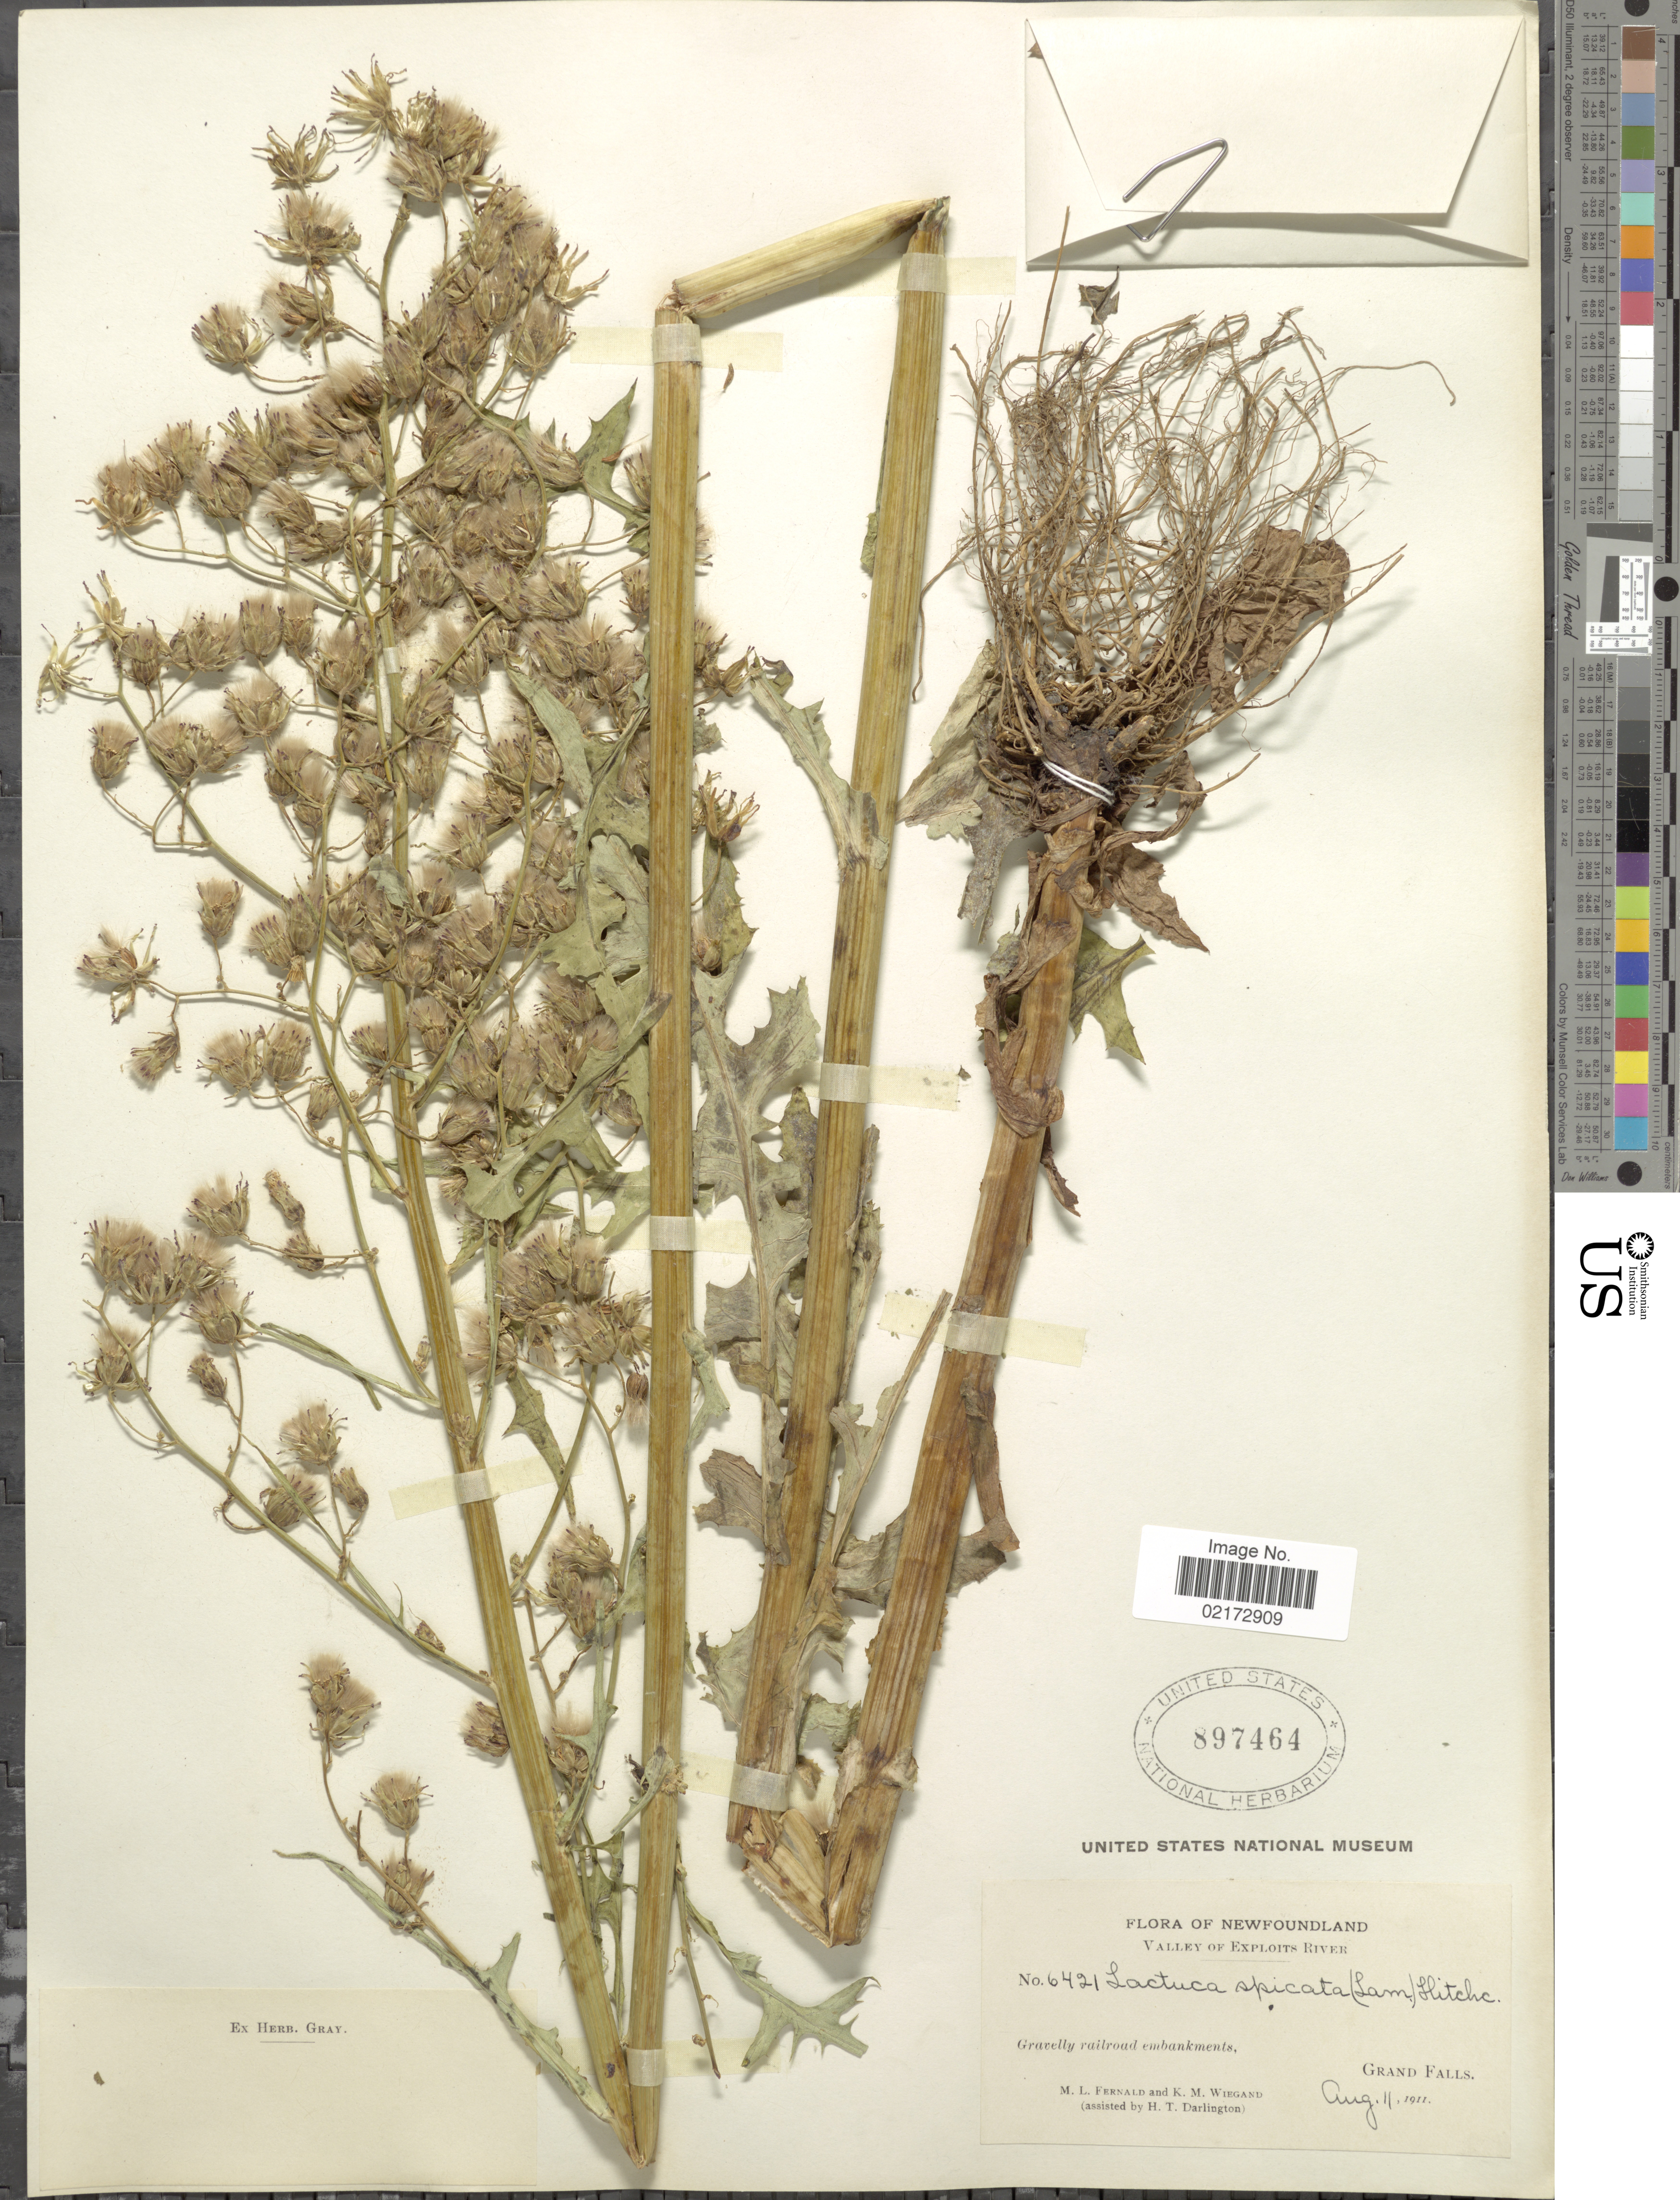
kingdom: Plantae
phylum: Tracheophyta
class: Magnoliopsida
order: Asterales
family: Asteraceae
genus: Lactuca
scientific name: Lactuca biennis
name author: (Moench) Fernald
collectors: M. L. Fernald, K. M. Wiegand & H. Darlington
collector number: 6421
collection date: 1911-08-11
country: Canada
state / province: Newfoundland and Labrador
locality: Valley of Exploits River, Grand Falls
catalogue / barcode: US 897464